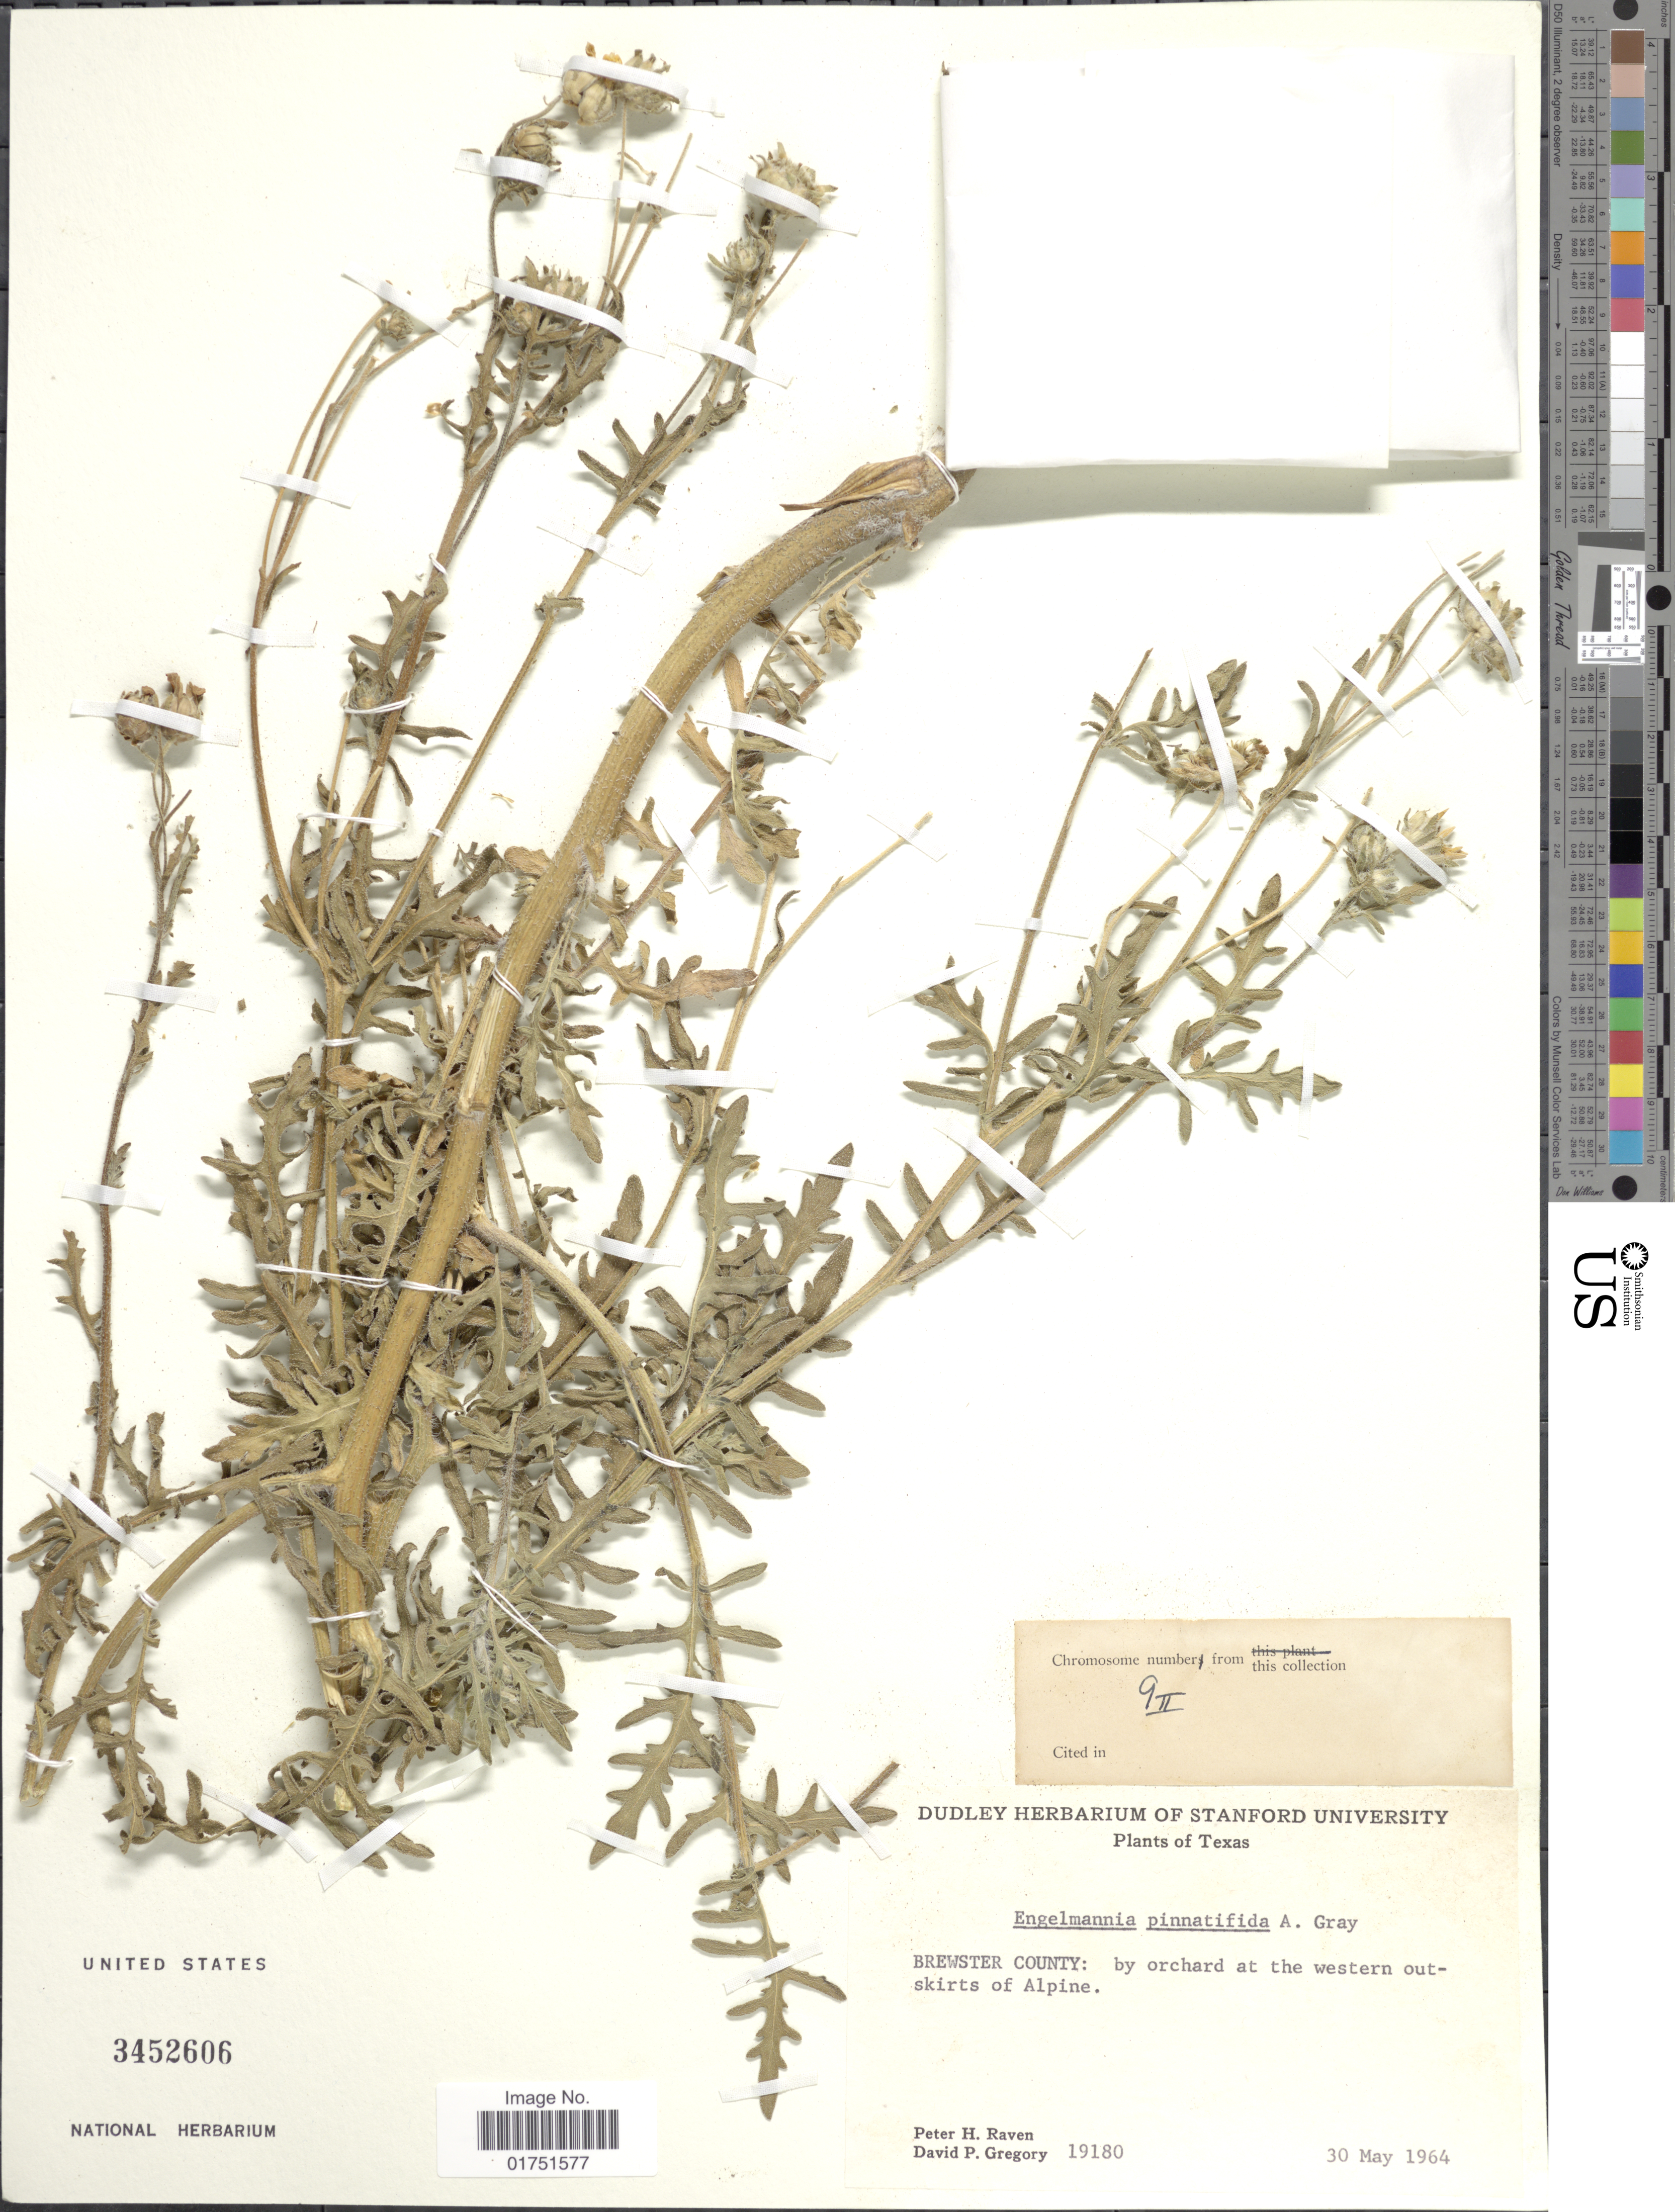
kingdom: Plantae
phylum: Tracheophyta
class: Magnoliopsida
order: Asterales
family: Asteraceae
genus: Engelmannia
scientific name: Engelmannia pinnatifida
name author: Torr. & A. Gray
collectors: P. Raven & D. Gregory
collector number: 19180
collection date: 1964-05-30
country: United States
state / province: Texas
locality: Brewster County: by orchard at the western outskirts of Alpine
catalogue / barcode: US 3452606